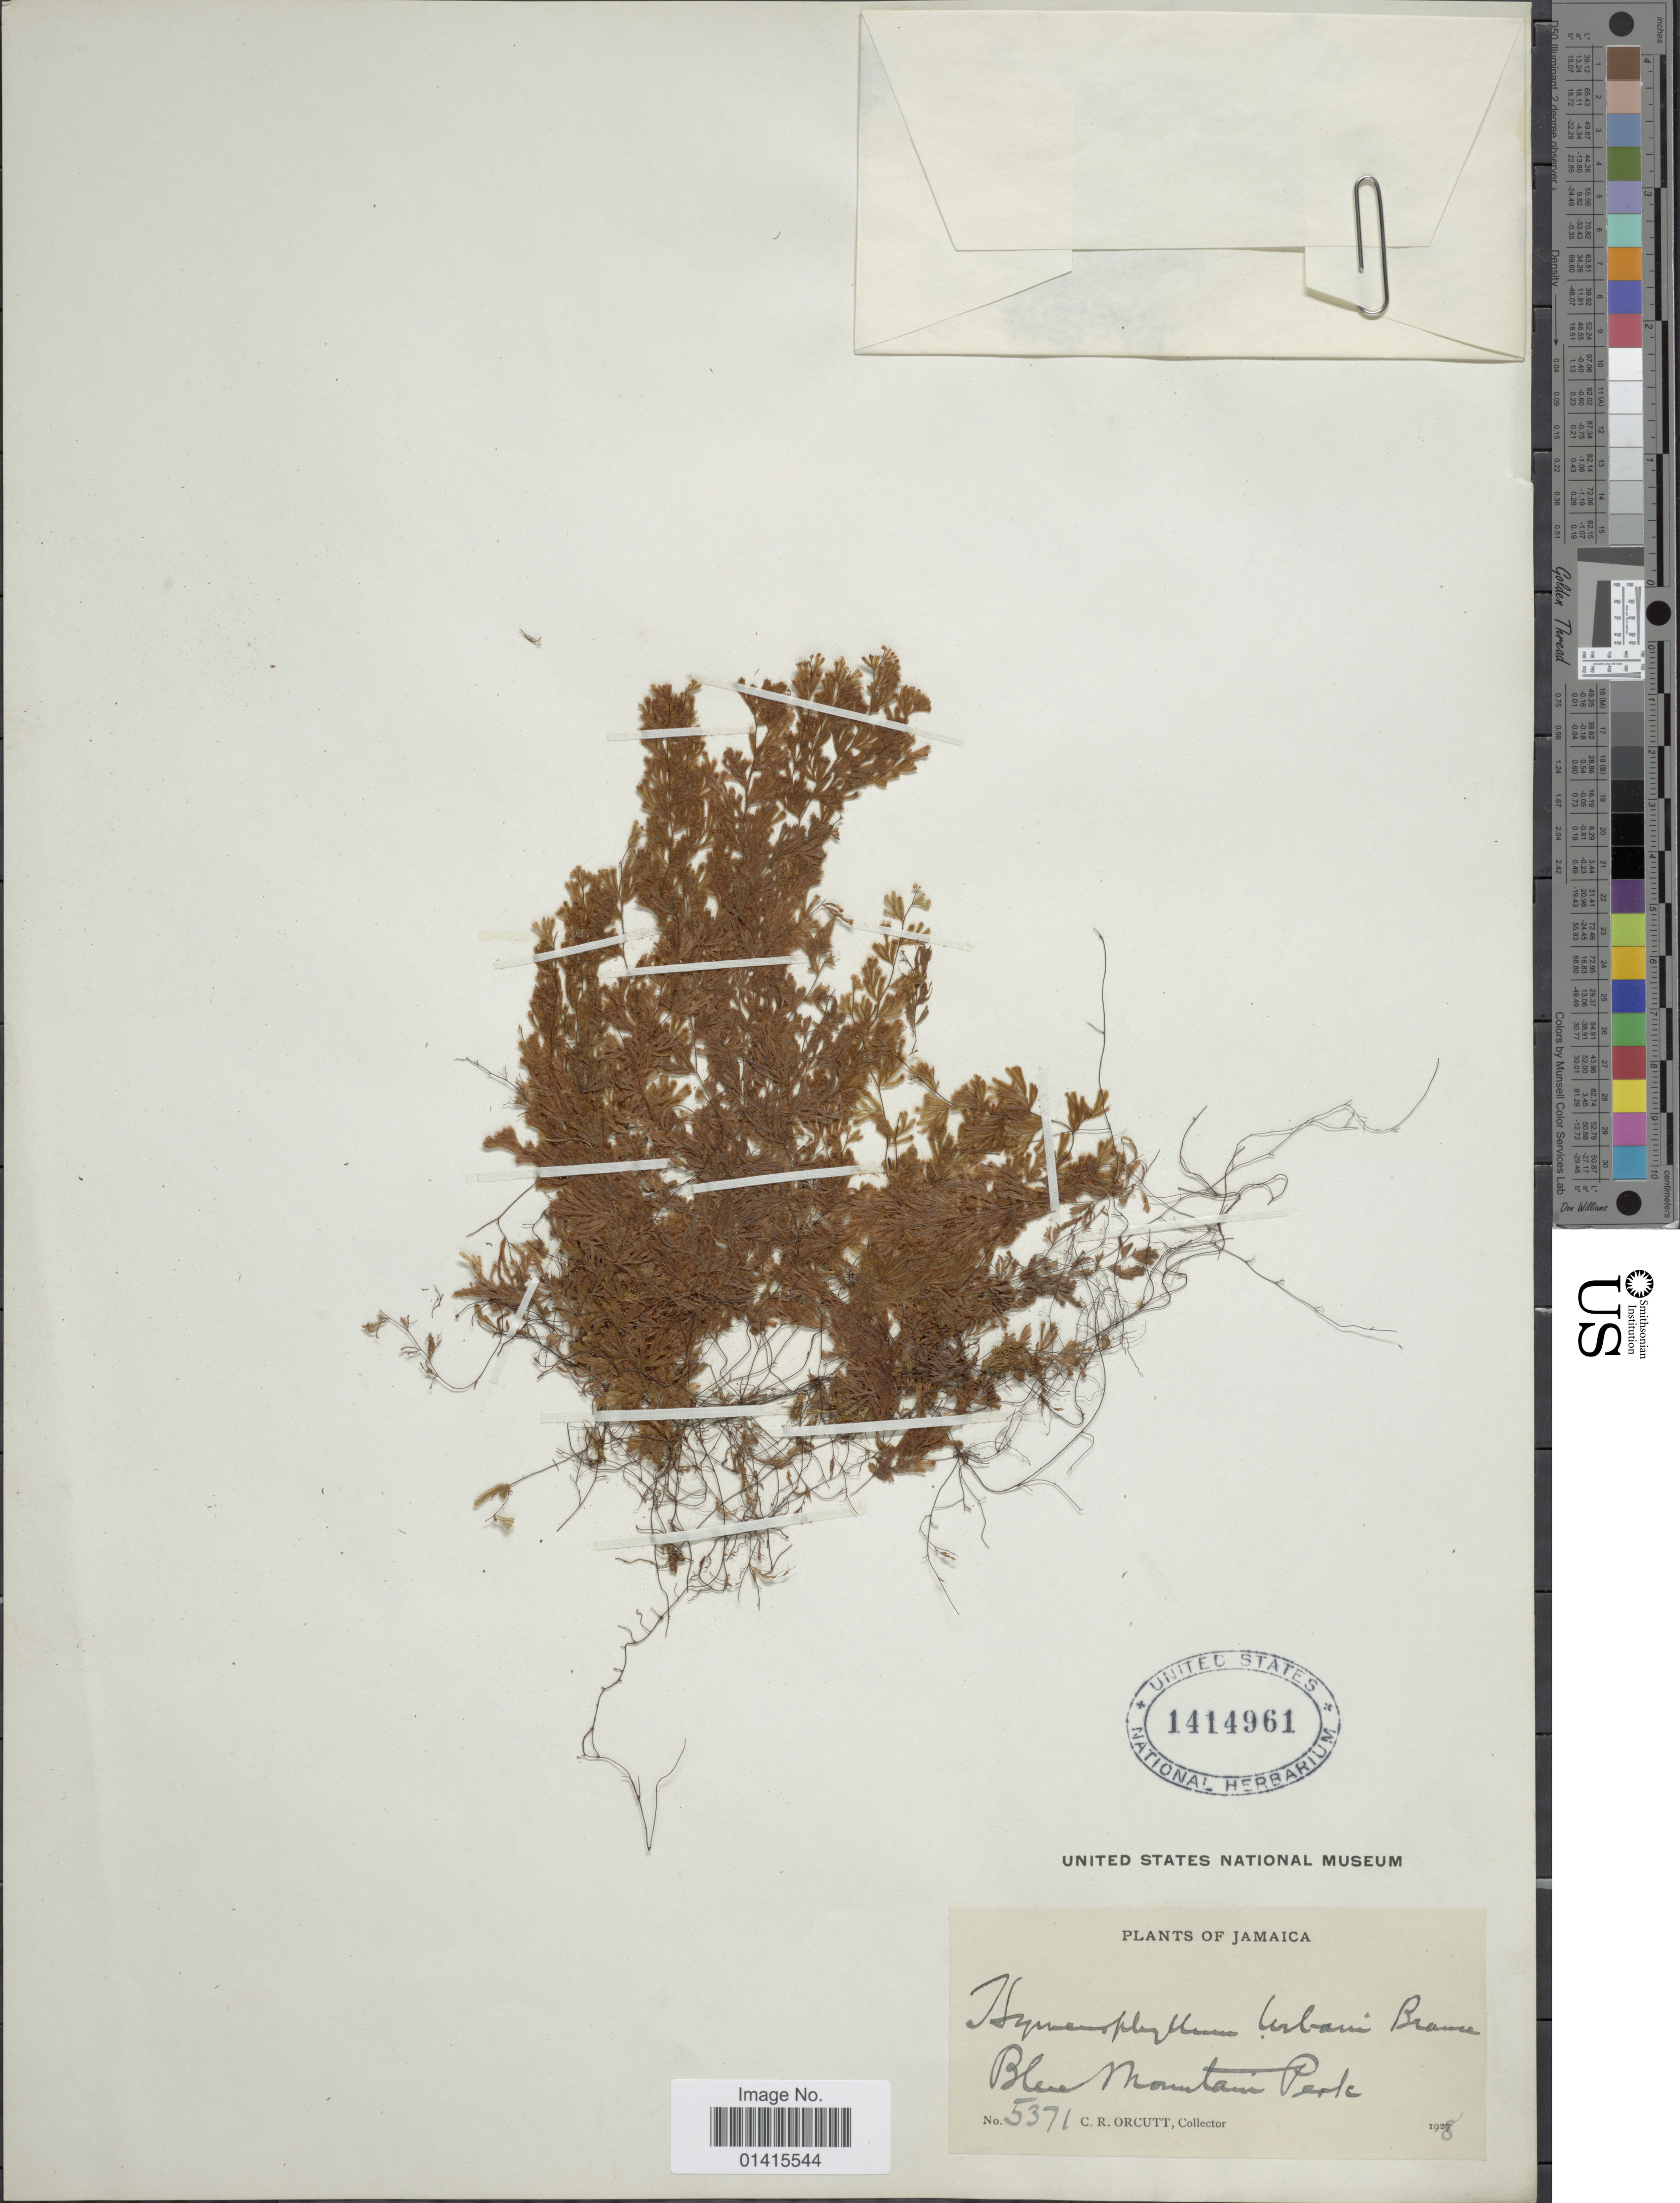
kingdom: Plantae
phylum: Tracheophyta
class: Polypodiopsida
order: Hymenophyllales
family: Hymenophyllaceae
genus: Hymenophyllum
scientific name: Hymenophyllum urbanii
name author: Brause in Urb.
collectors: C. R. Orcutt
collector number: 5371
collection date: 1928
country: Jamaica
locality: Blue Mountain Peak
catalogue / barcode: US 1414961